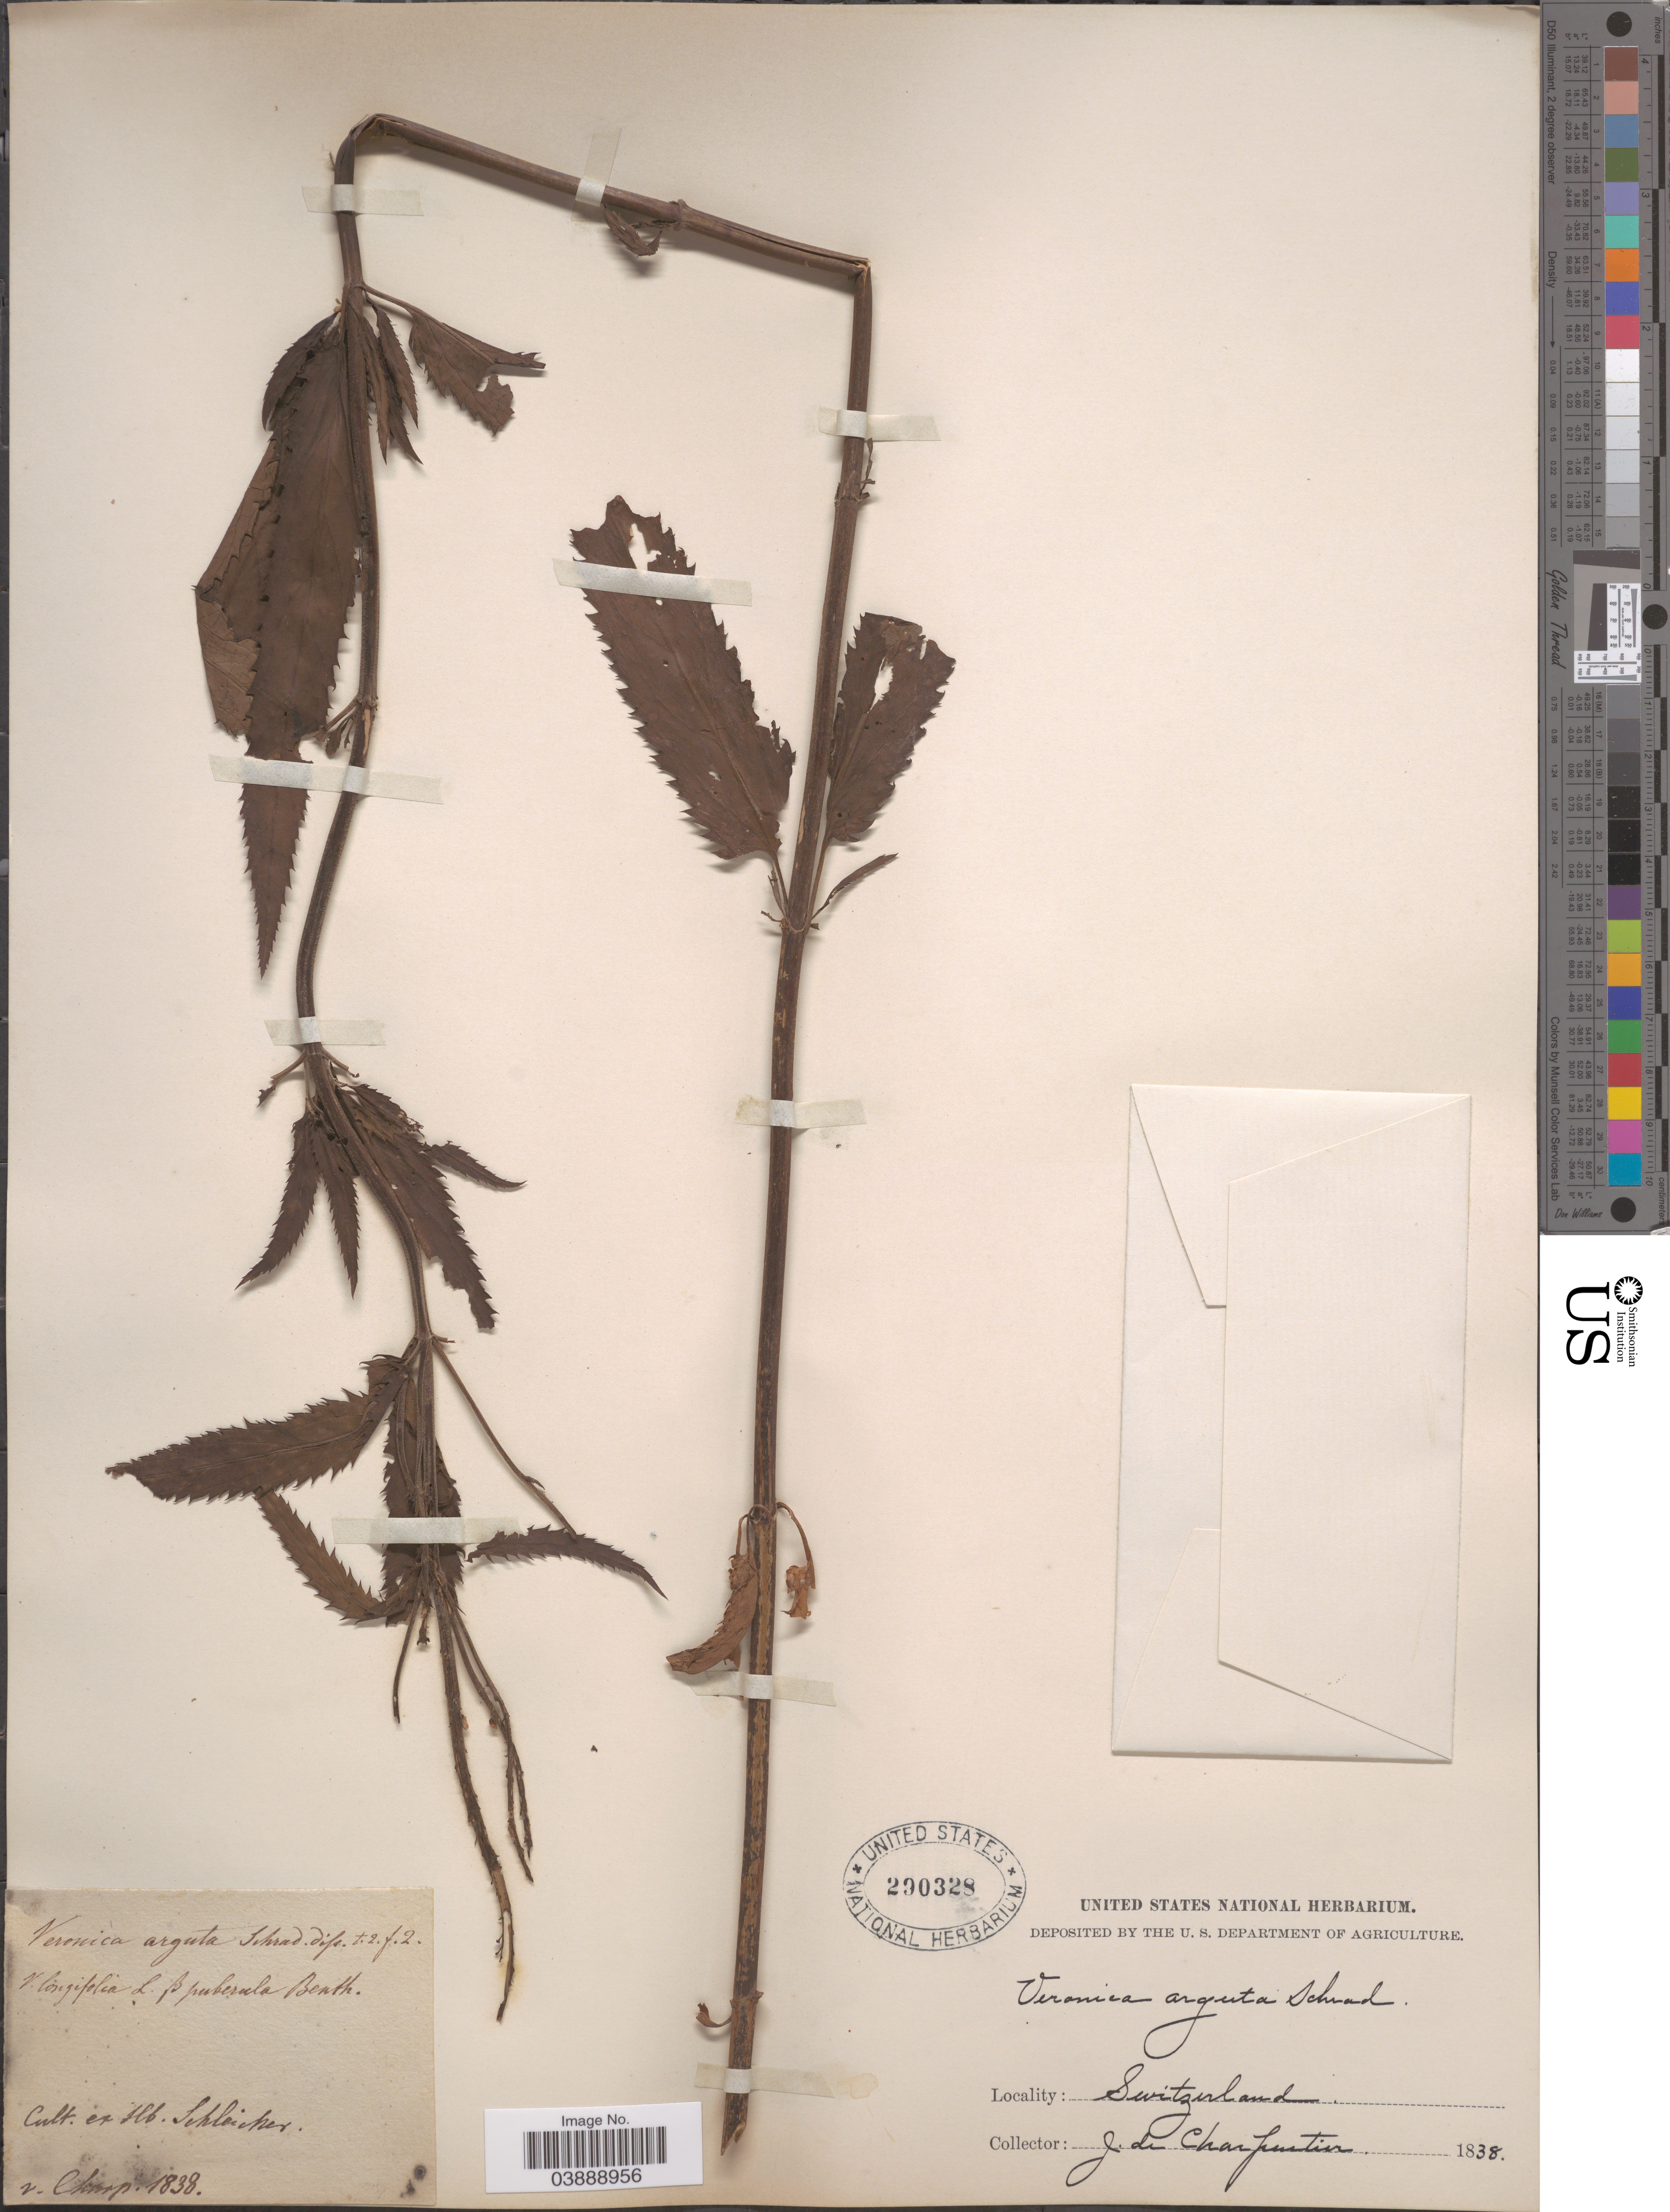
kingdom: Plantae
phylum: Tracheophyta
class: Magnoliopsida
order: Lamiales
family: Plantaginaceae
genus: Veronica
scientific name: Veronica arguta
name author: Schrad.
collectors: J. de Charpentier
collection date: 1838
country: Switzerland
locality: Cult. ex Hb. Schleicher.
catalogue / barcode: US 290328